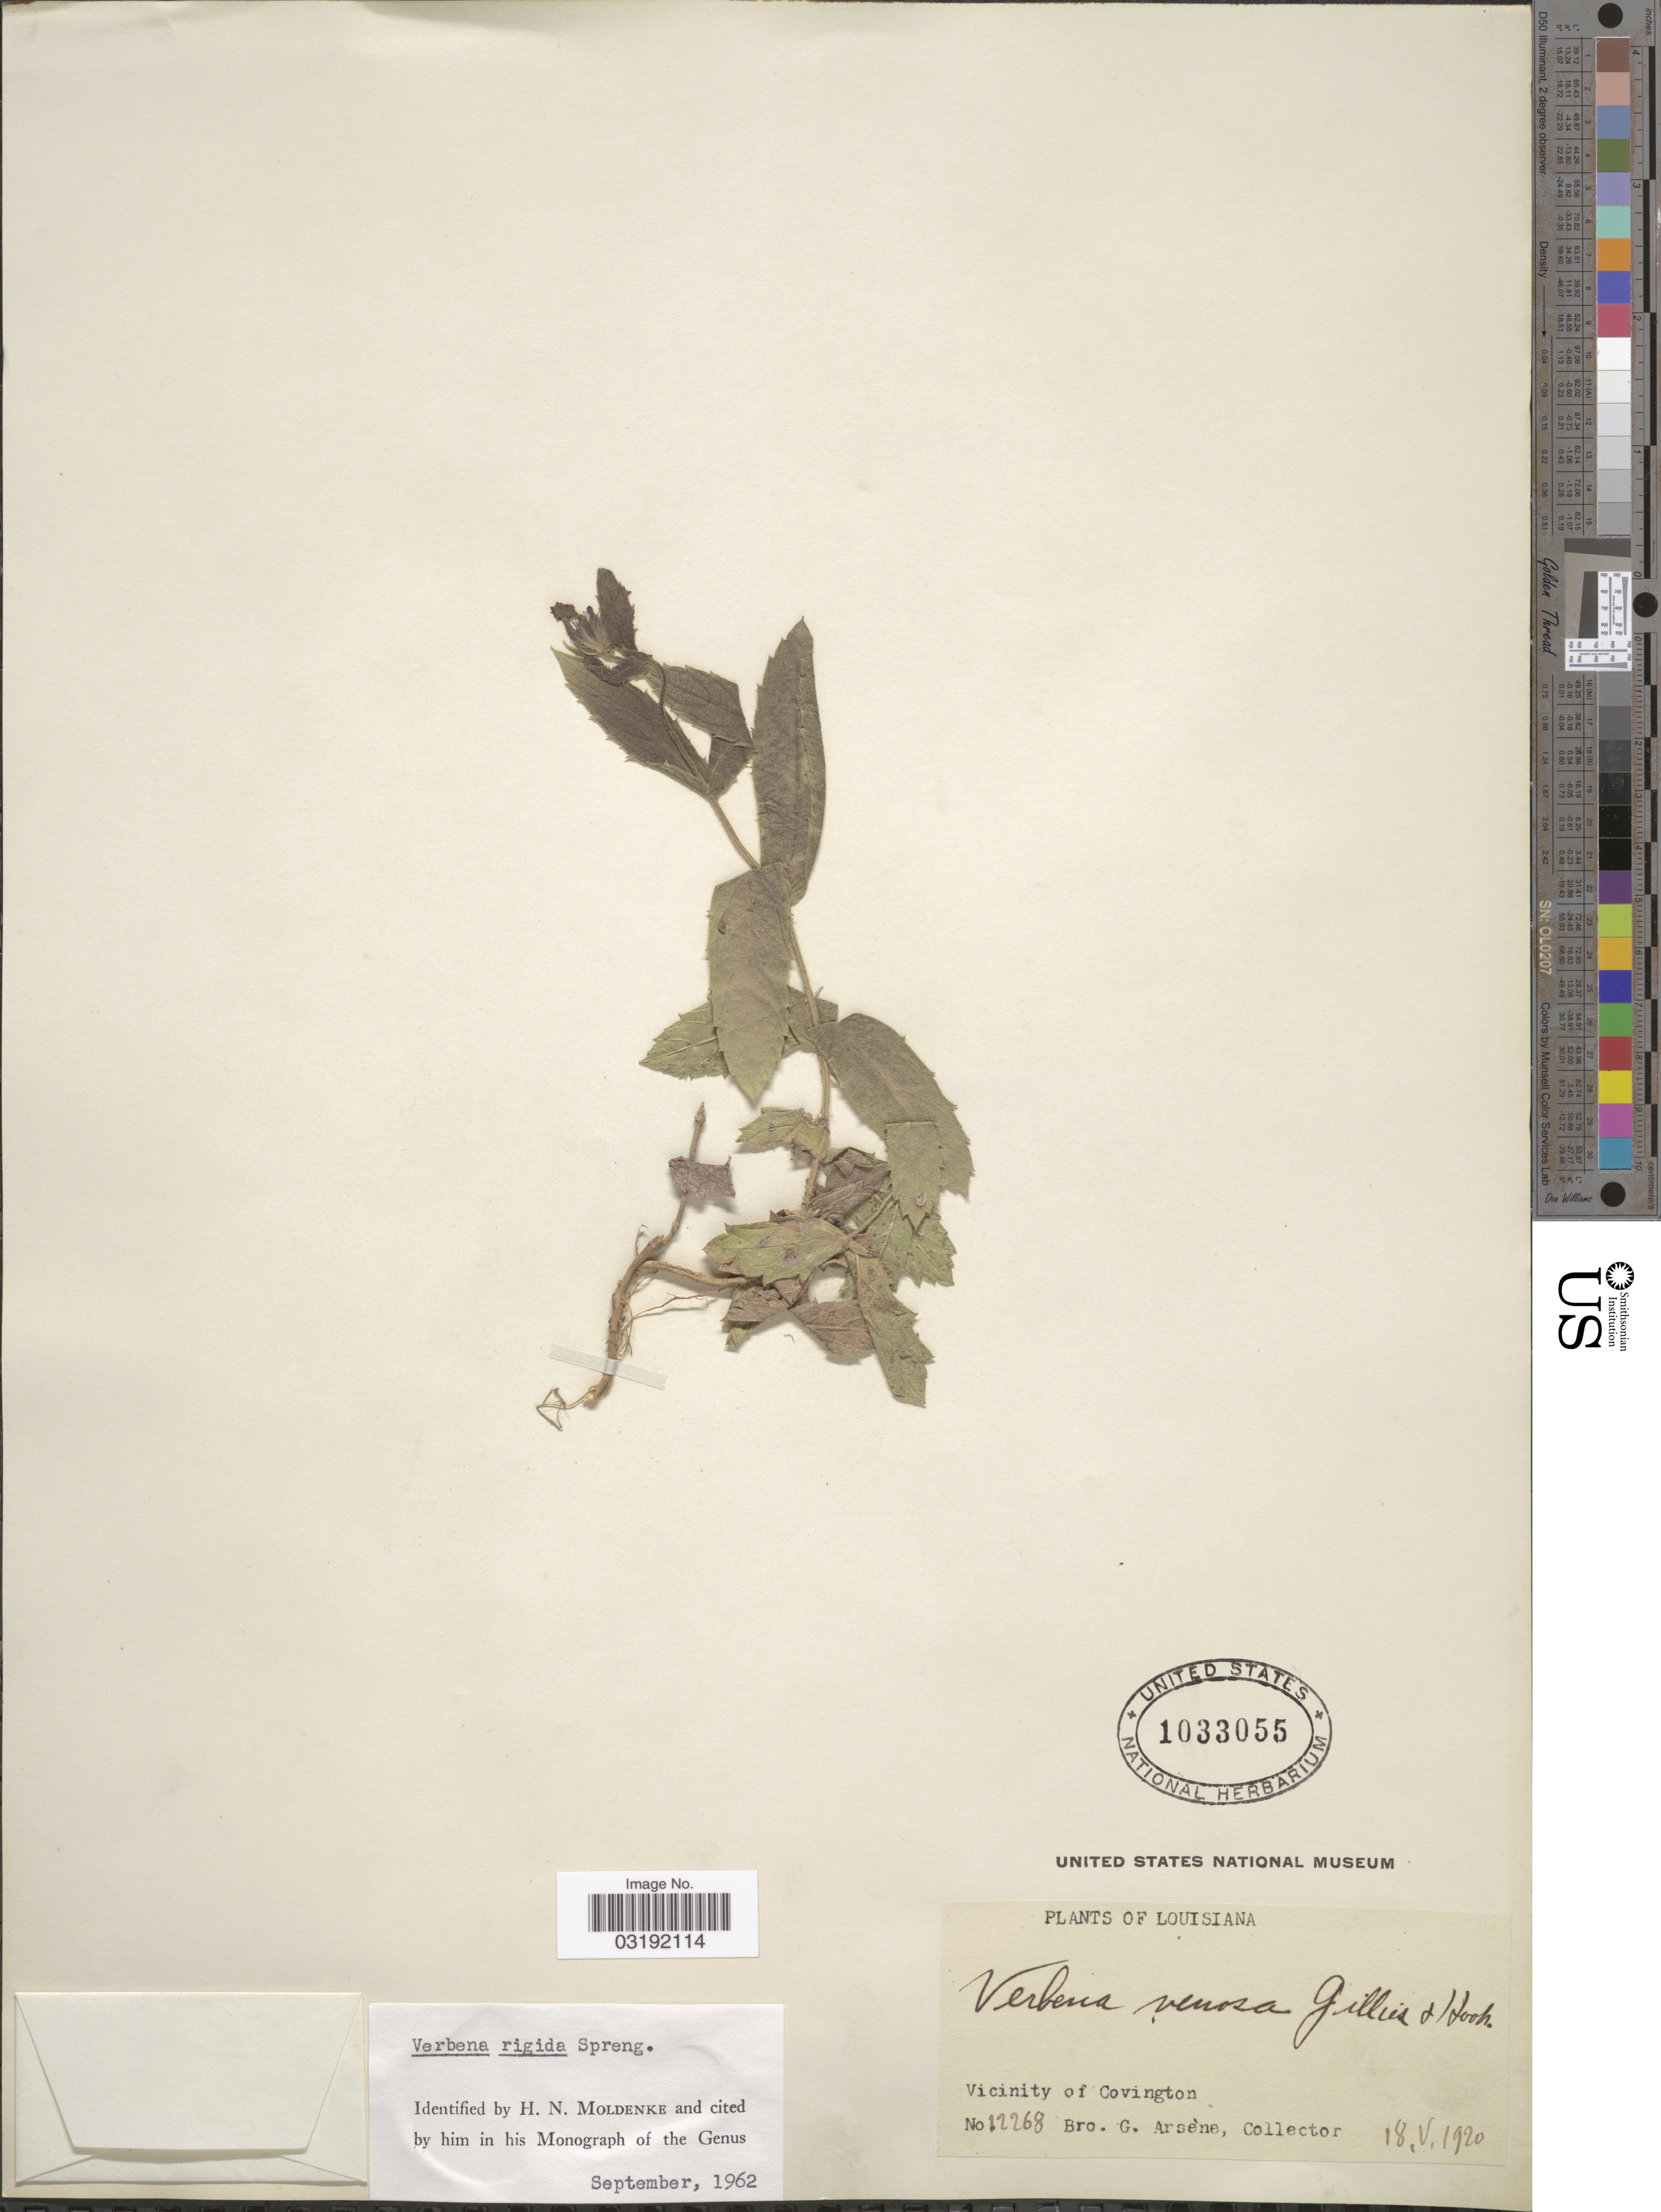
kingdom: Plantae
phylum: Tracheophyta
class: Magnoliopsida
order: Lamiales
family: Verbenaceae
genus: Verbena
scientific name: Verbena rigida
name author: Spreng.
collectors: Bro. G. Arsène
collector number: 12268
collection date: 1920-05-18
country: United States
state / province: Louisiana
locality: Vicinity of Covington.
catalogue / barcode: US 1033055